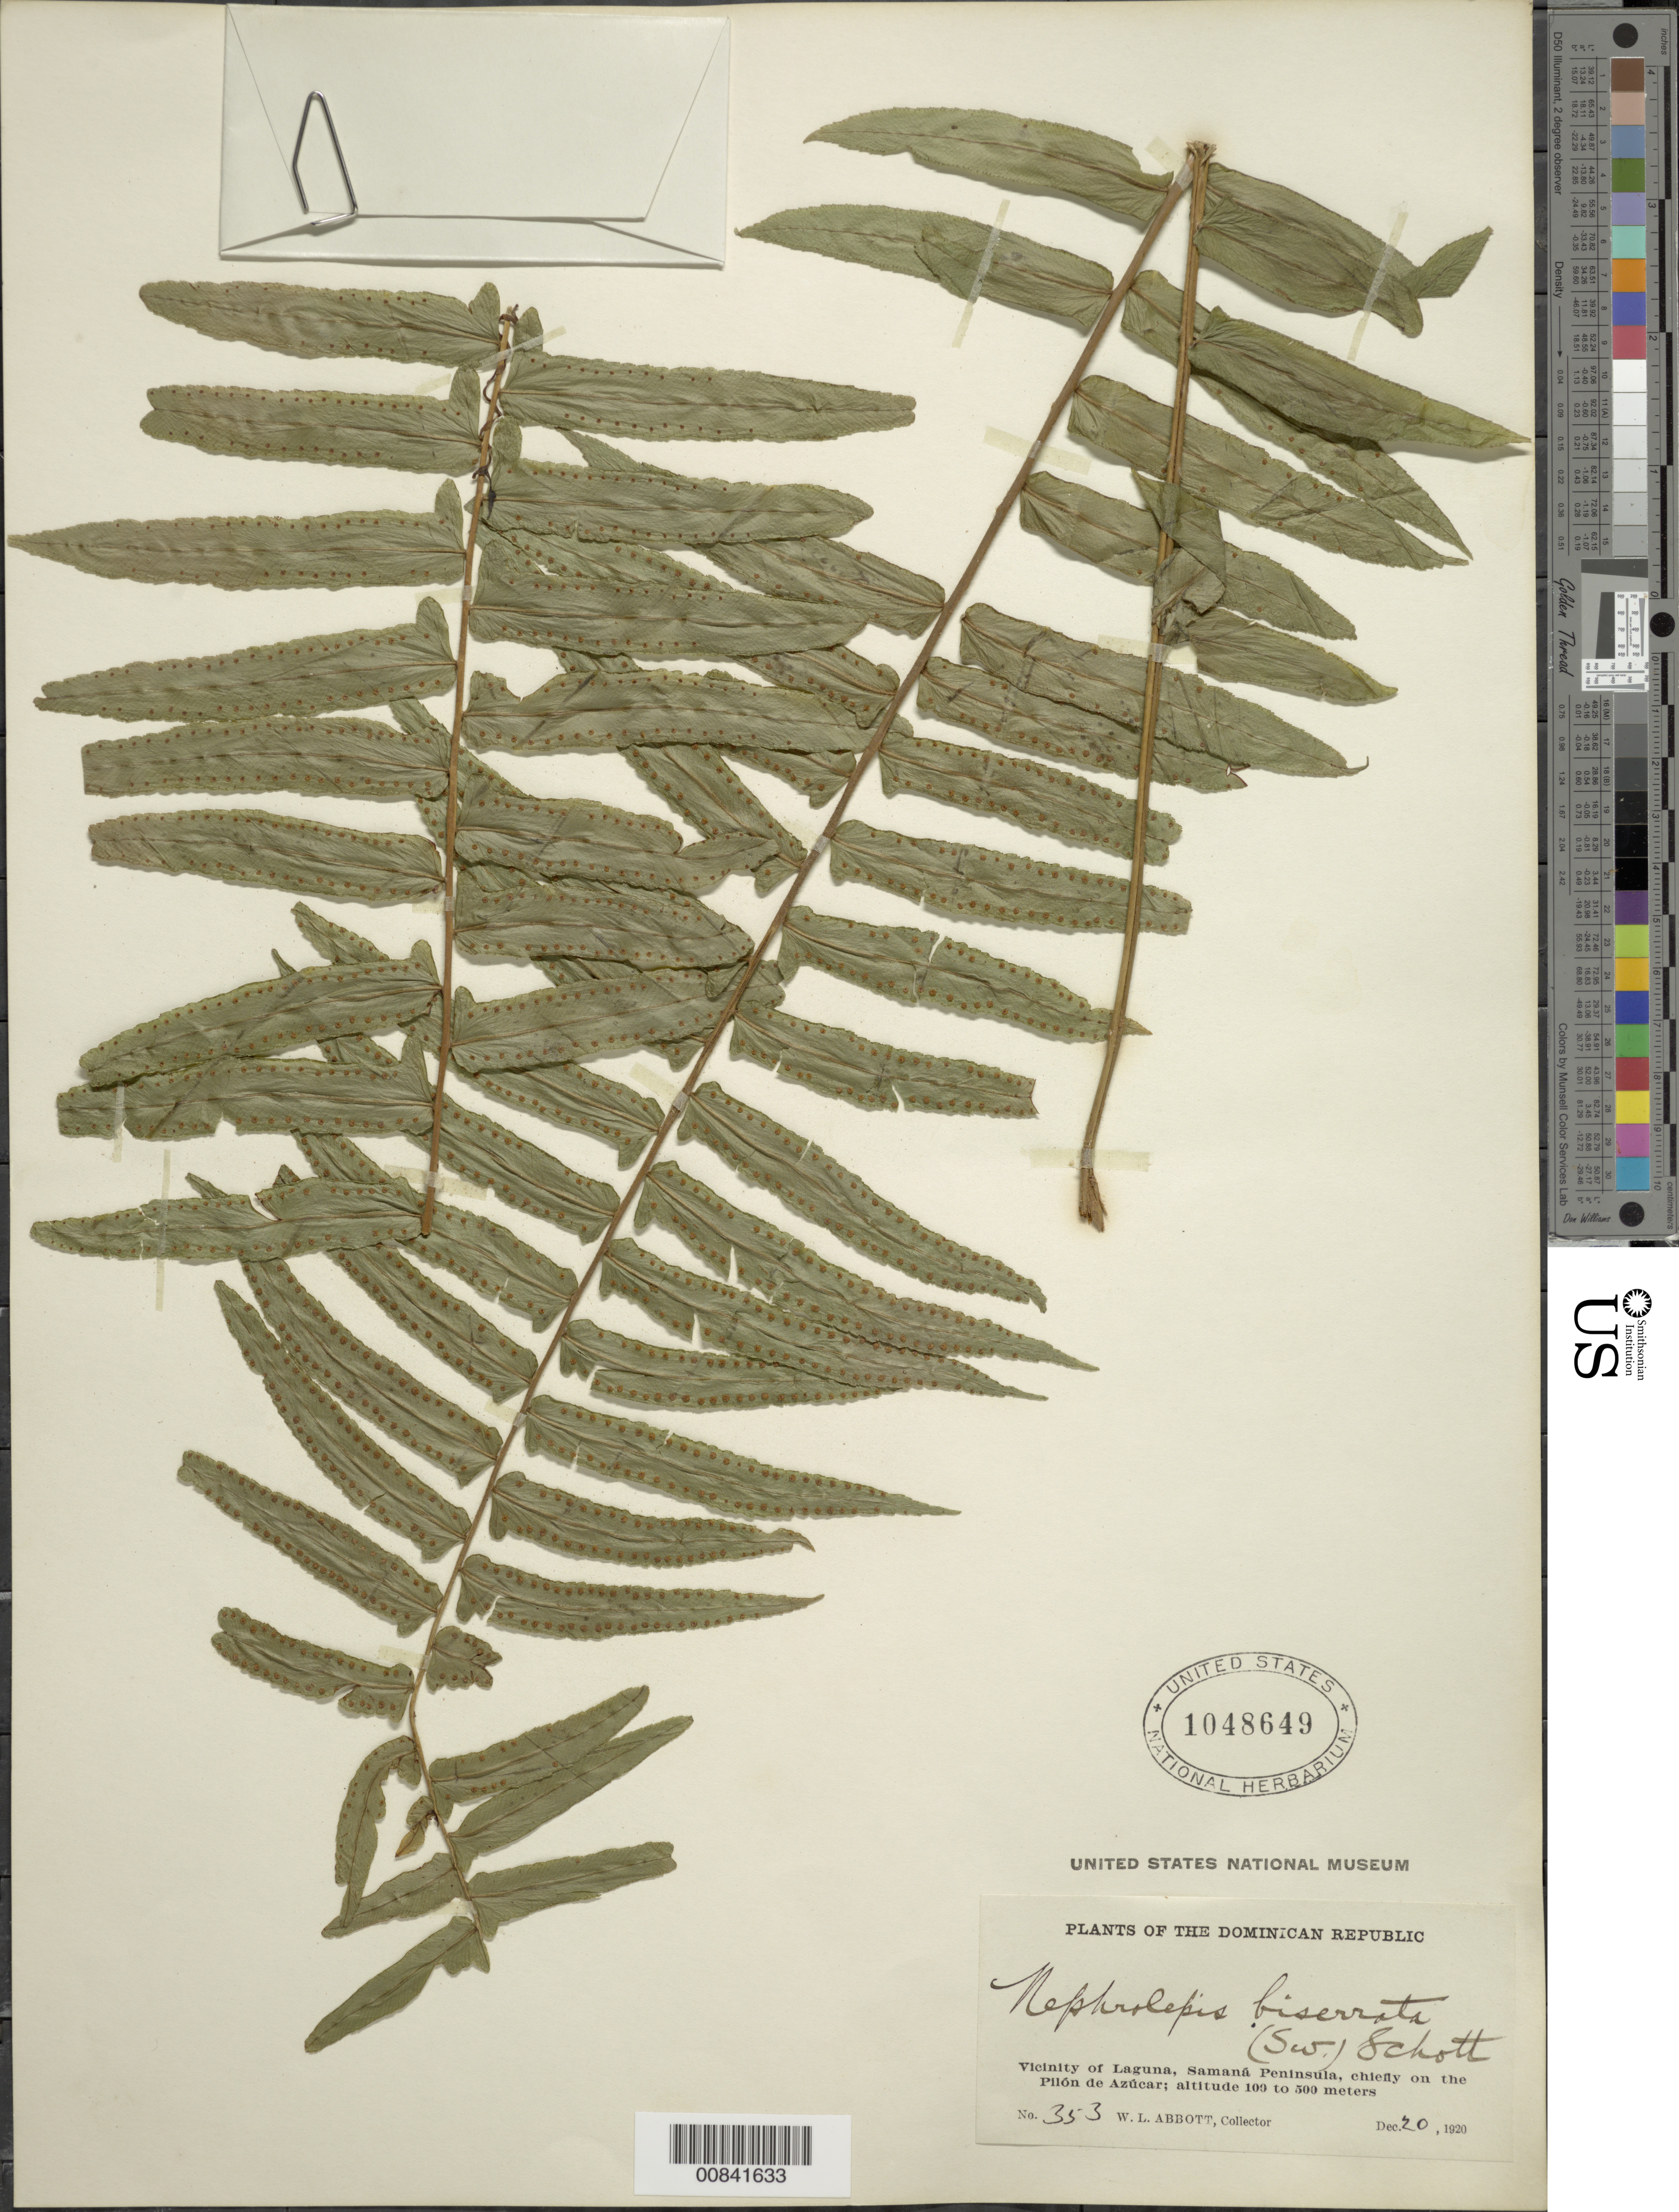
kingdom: Plantae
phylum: Tracheophyta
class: Polypodiopsida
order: Polypodiales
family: Nephrolepidaceae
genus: Nephrolepis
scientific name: Nephrolepis biserrata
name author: (Sw.) Schott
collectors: W. L. Abbott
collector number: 353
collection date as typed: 20 Dec 1920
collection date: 1920-12-20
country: Dominican Republic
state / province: Samana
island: Hispaniola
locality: Samaná Peninsula, vicinity Laguna, chiefly on the Pilón de Azúcar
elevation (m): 100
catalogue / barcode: US 1048649